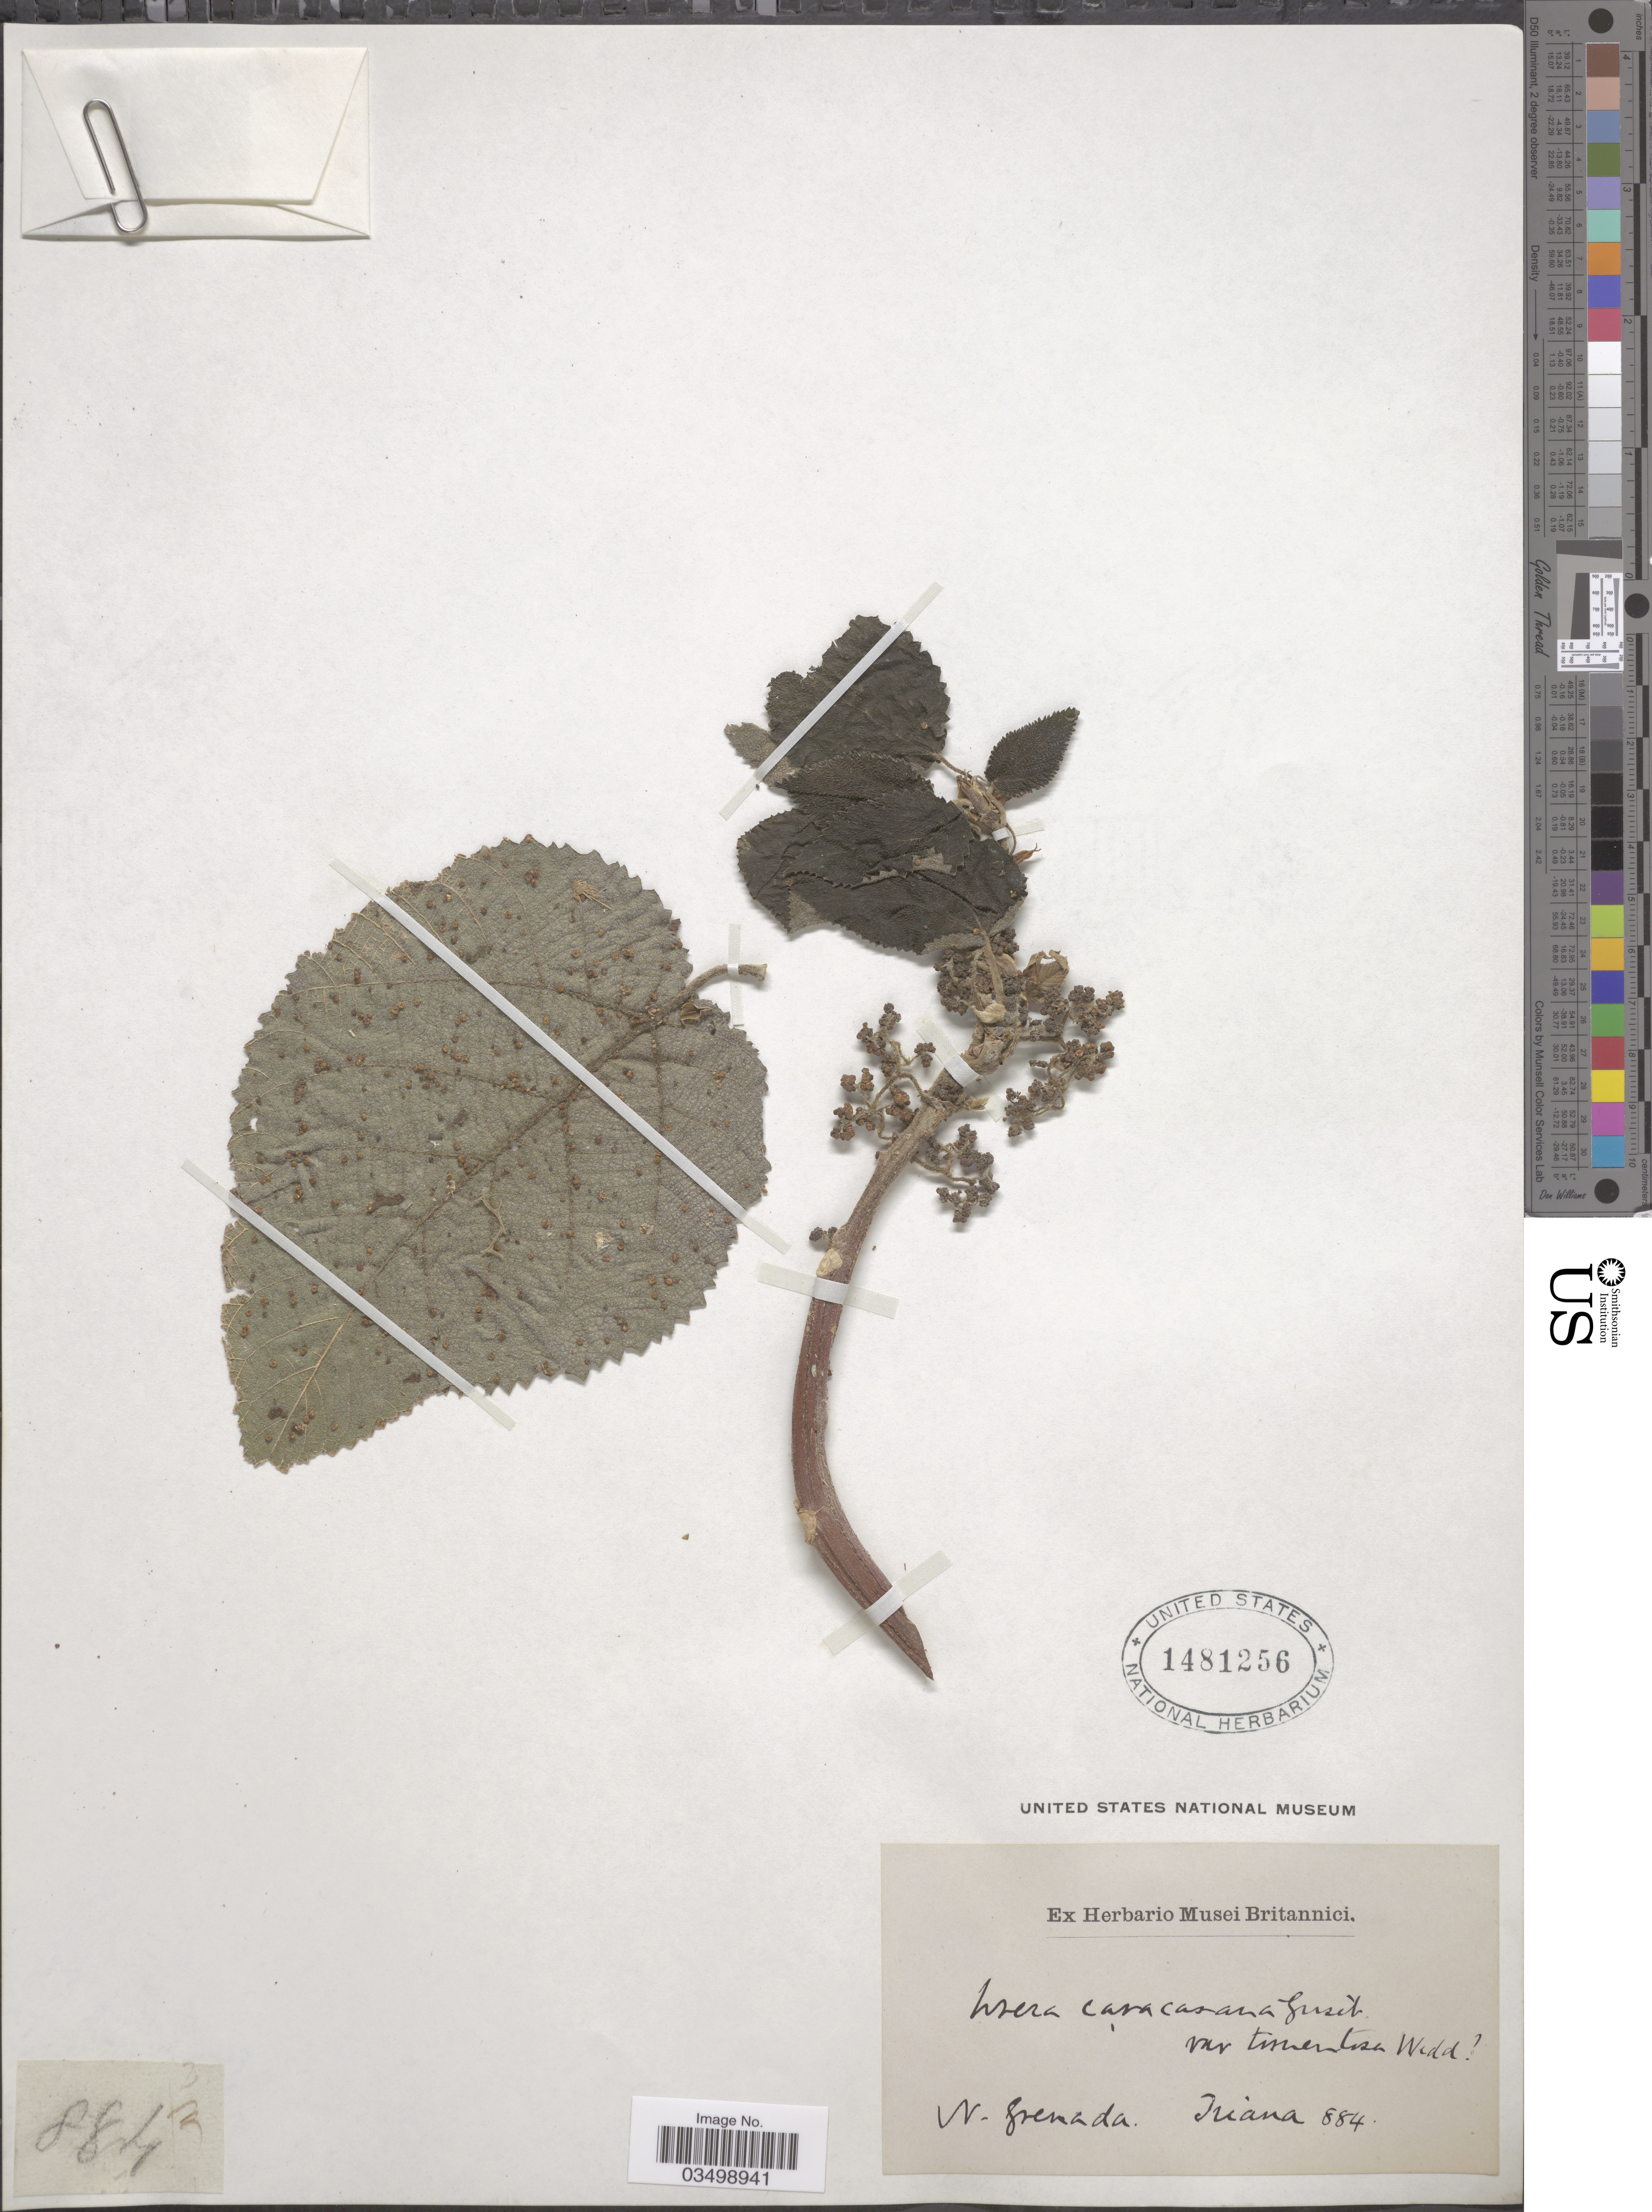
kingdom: Plantae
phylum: Tracheophyta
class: Magnoliopsida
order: Rosales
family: Urticaceae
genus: Urera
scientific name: Urera caracasana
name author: (Jacq.) Gaudich. ex Griseb.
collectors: Triana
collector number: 884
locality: N. Grenada.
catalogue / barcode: US 1481256